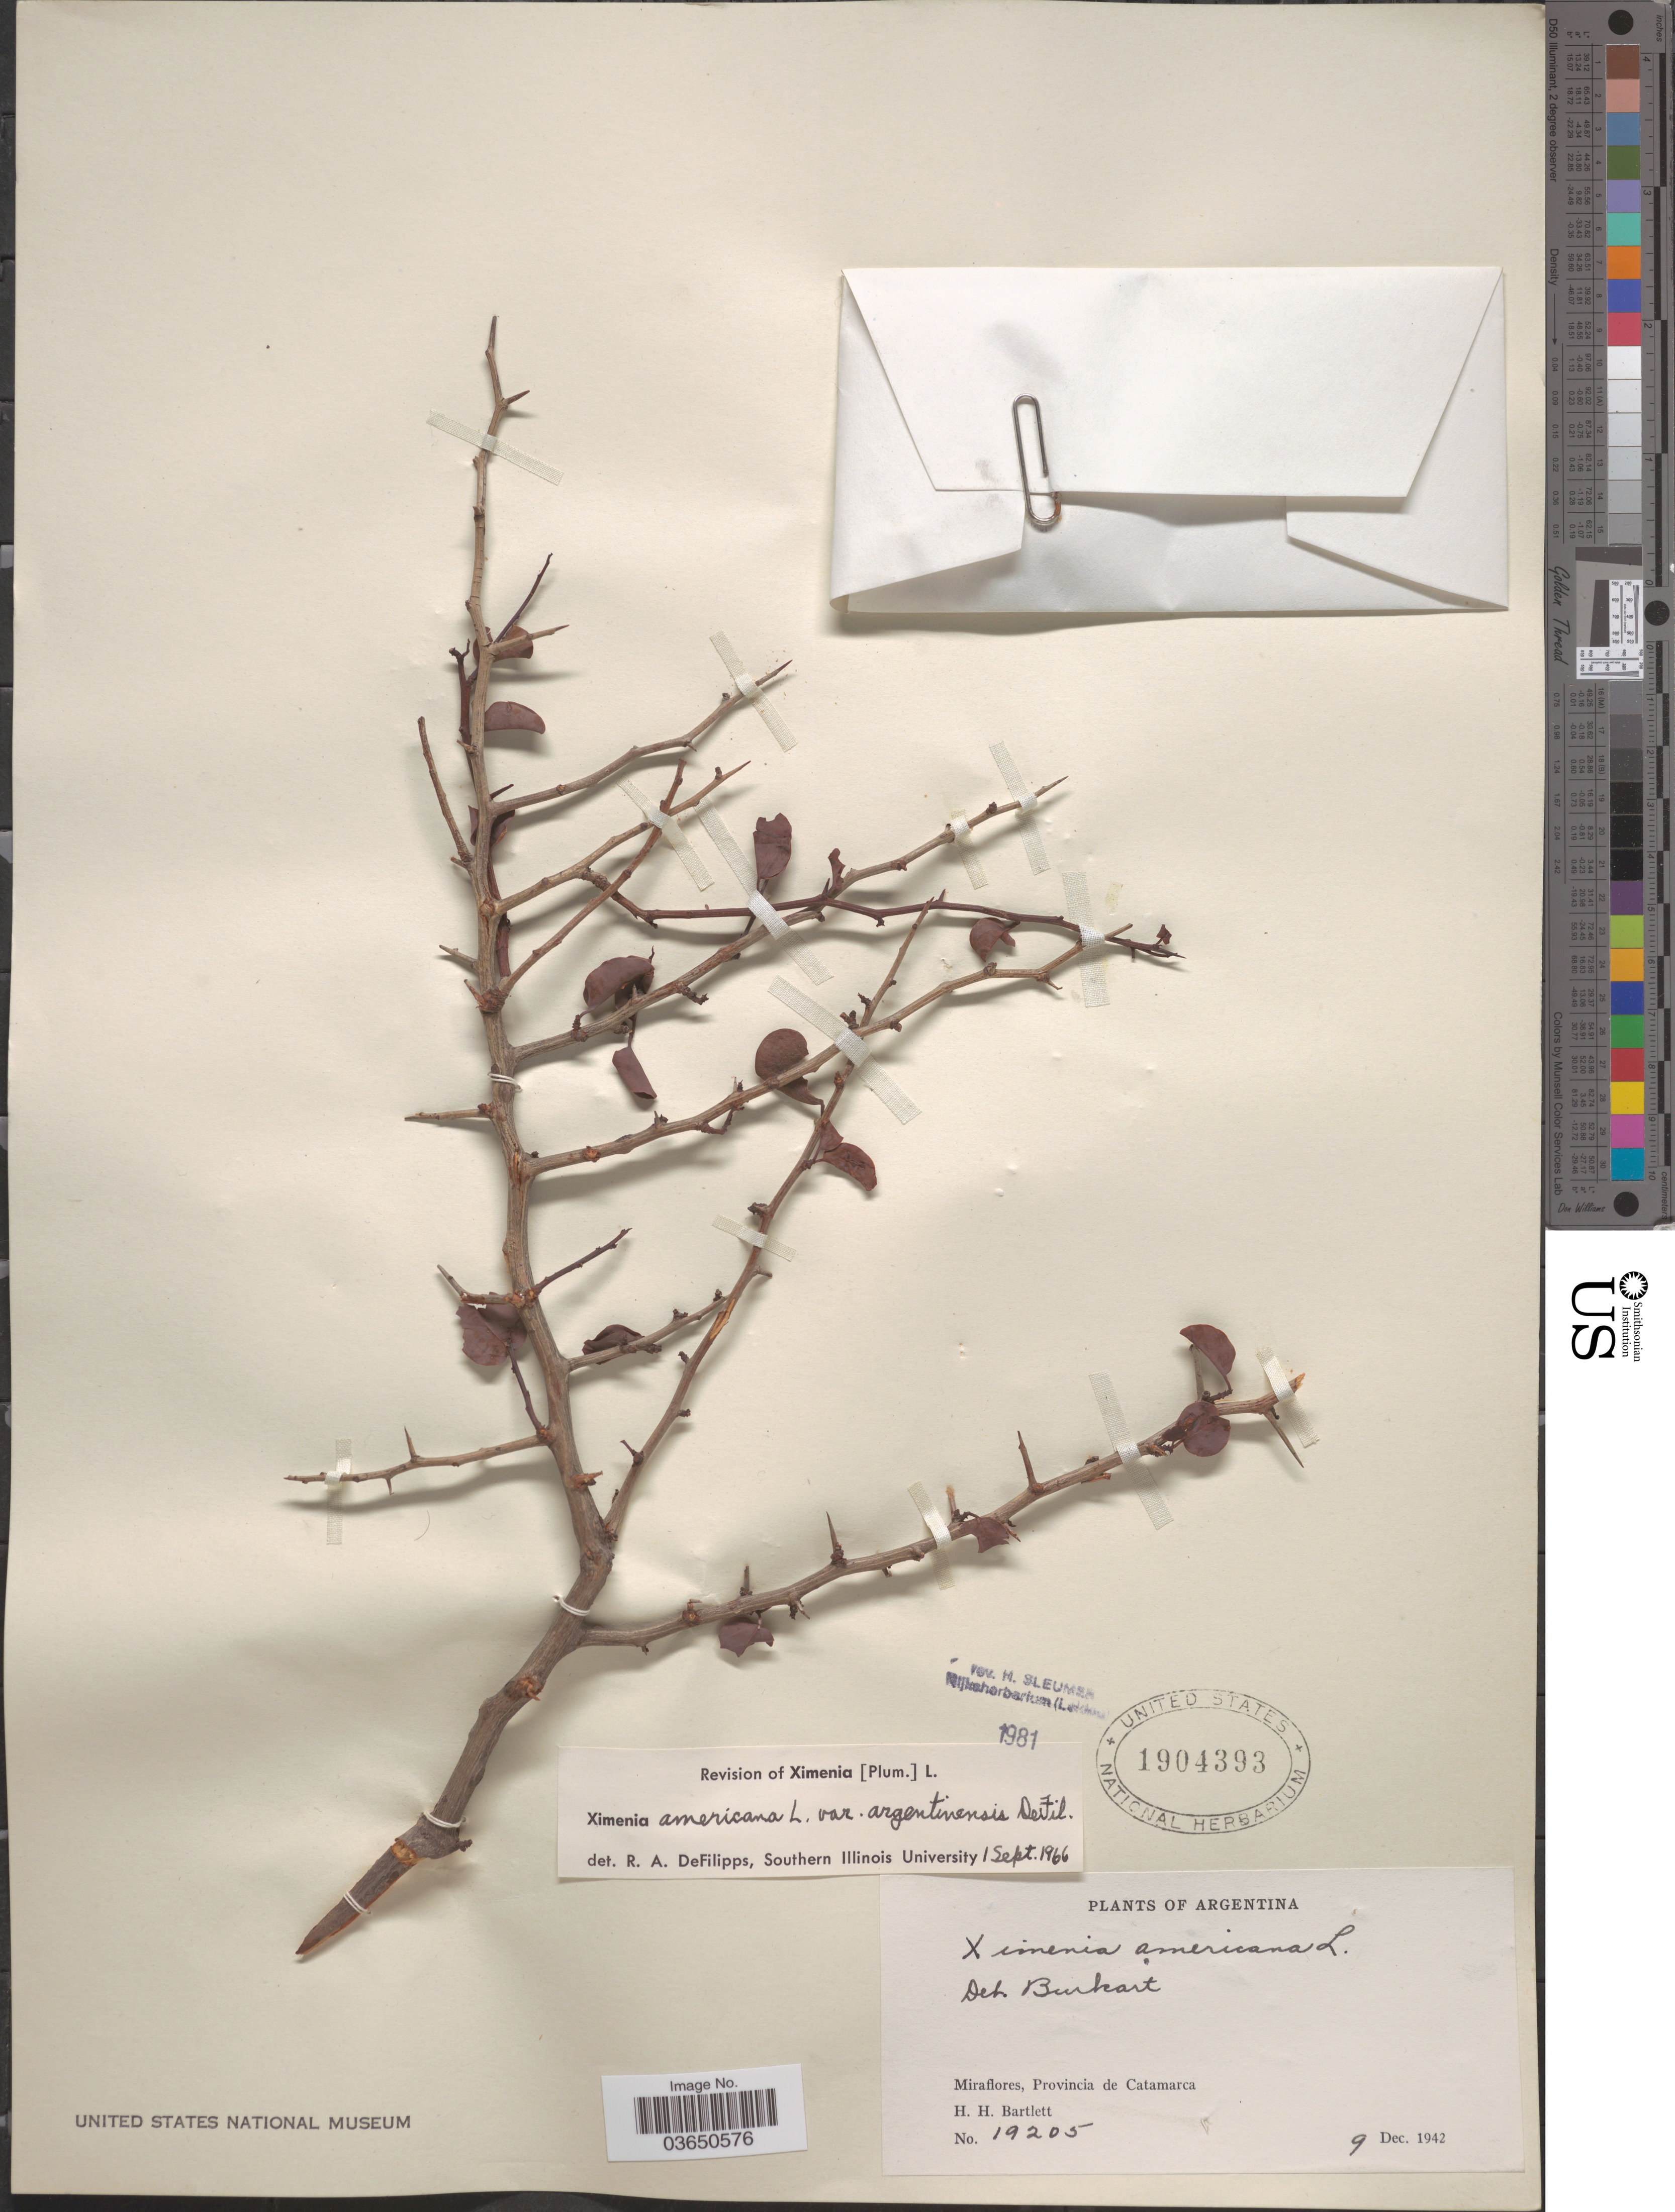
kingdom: Plantae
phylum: Tracheophyta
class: Magnoliopsida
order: Santalales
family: Ximeniaceae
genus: Ximenia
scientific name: Ximenia americana var. argentinensis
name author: DeFilipps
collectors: H. H. Bartlett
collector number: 19205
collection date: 1942-12-09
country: Argentina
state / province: Catamarca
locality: Miraflores.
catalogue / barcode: US 1904393